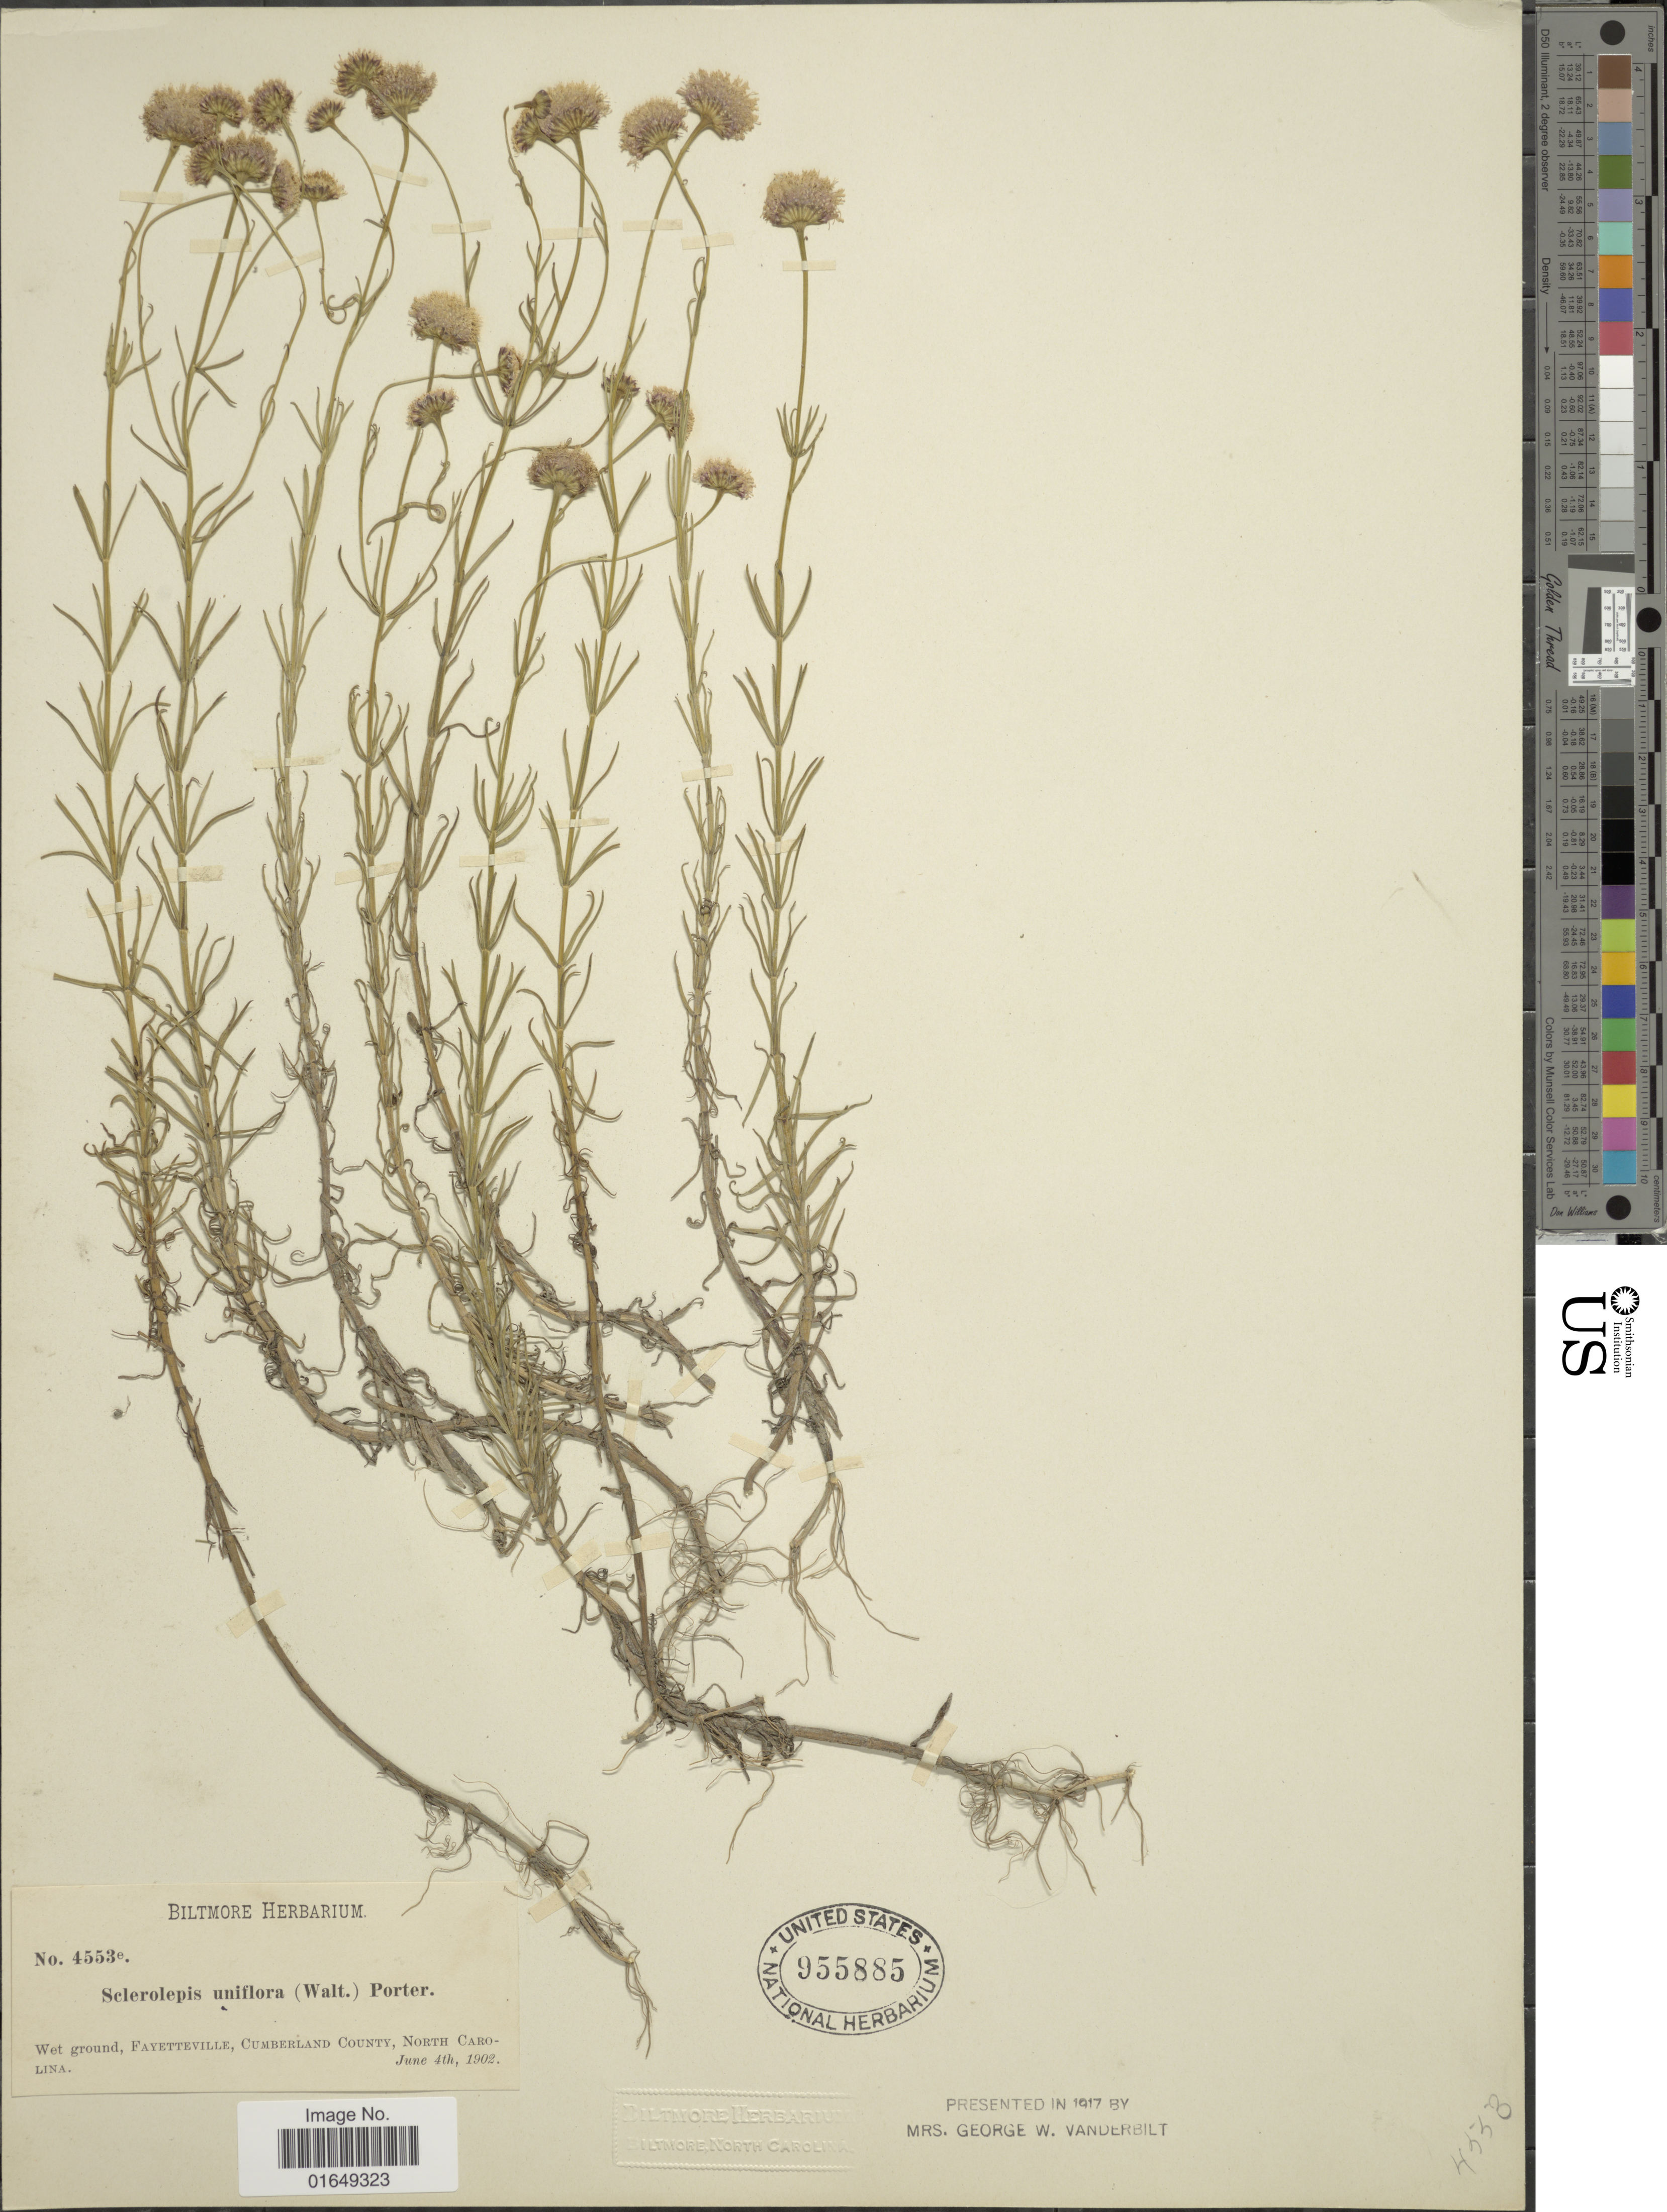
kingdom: Plantae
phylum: Tracheophyta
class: Magnoliopsida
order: Asterales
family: Asteraceae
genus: Sclerolepis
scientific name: Sclerolepis uniflora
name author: (Walter) Britton et al.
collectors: ex herb. Biltmore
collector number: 4553e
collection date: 1902-06-04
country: United States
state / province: North Carolina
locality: Fayetteville, Cumberland County.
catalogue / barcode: US 955885